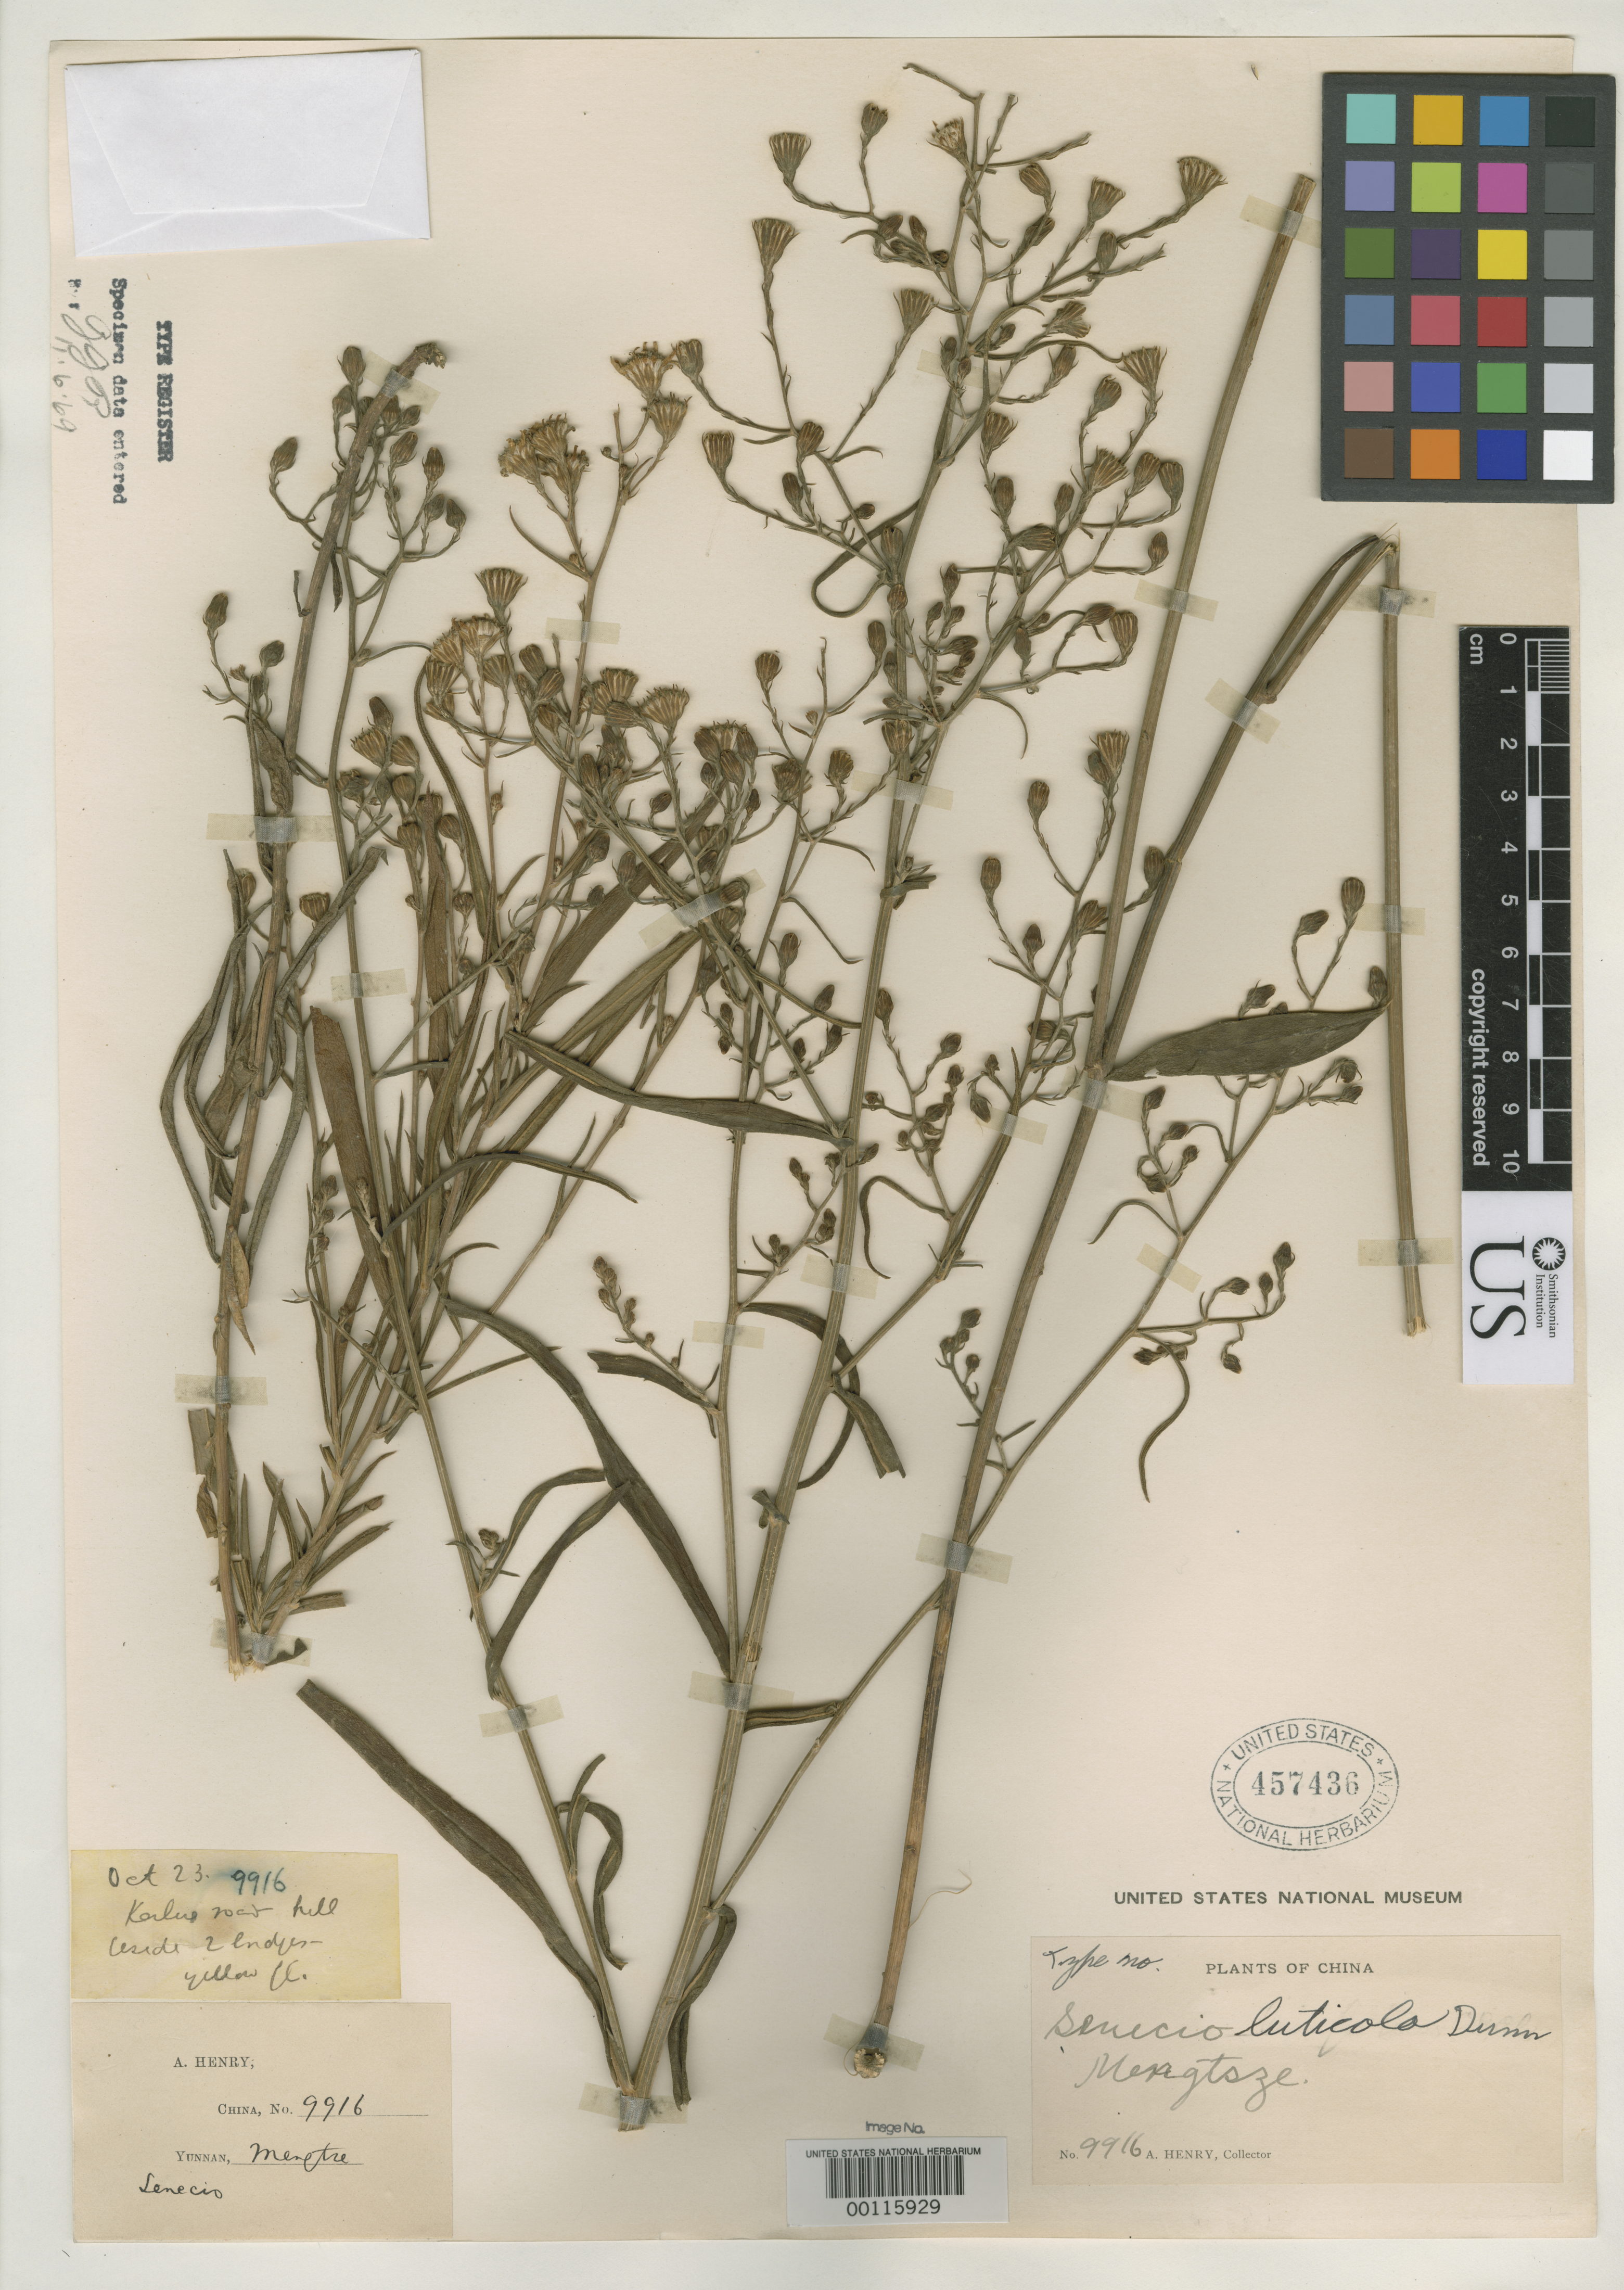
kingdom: Plantae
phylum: Tracheophyta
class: Magnoliopsida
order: Asterales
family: Asteraceae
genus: Senecio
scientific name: Senecio luticola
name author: Dunn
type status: Syntype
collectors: A. Henry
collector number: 9916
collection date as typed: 23 Oct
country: China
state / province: Yunnan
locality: Mengtze.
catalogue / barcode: US 457436